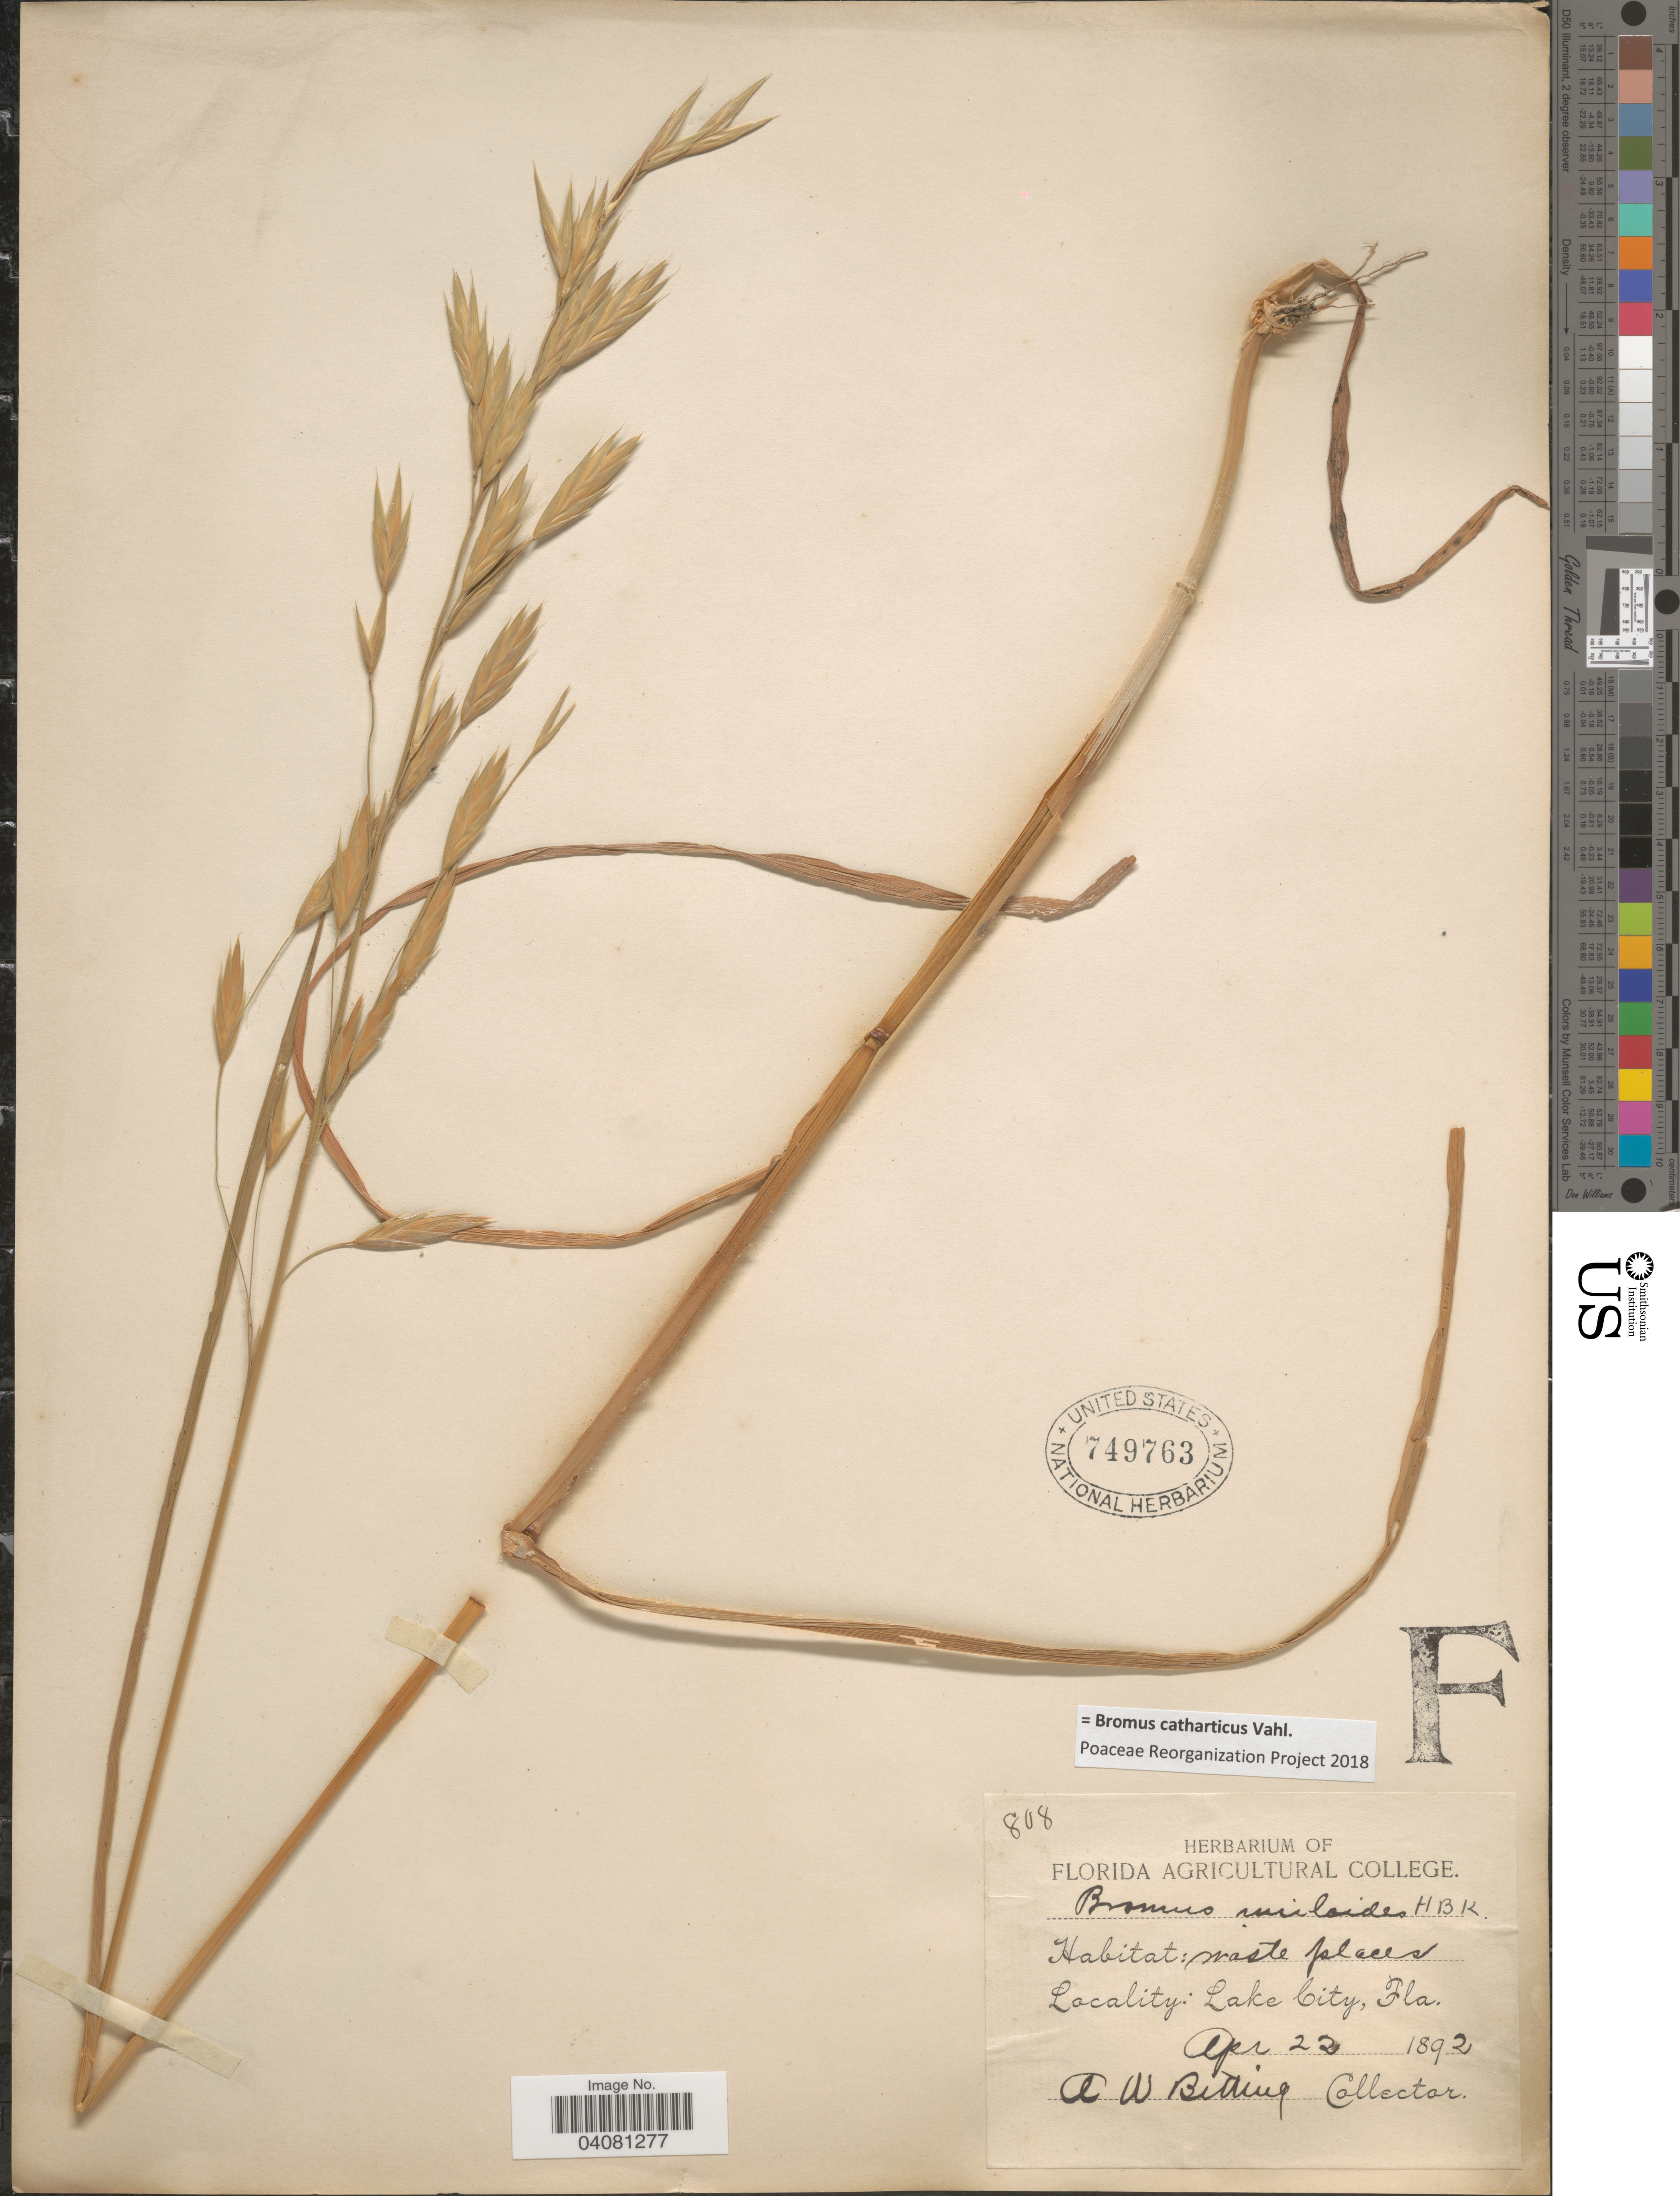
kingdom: Plantae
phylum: Tracheophyta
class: Liliopsida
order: Poales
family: Poaceae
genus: Bromus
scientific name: Bromus catharticus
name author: Vahl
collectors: A. Bitting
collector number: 808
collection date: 1892-04-22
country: United States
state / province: Florida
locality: Lake City.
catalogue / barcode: US 749763